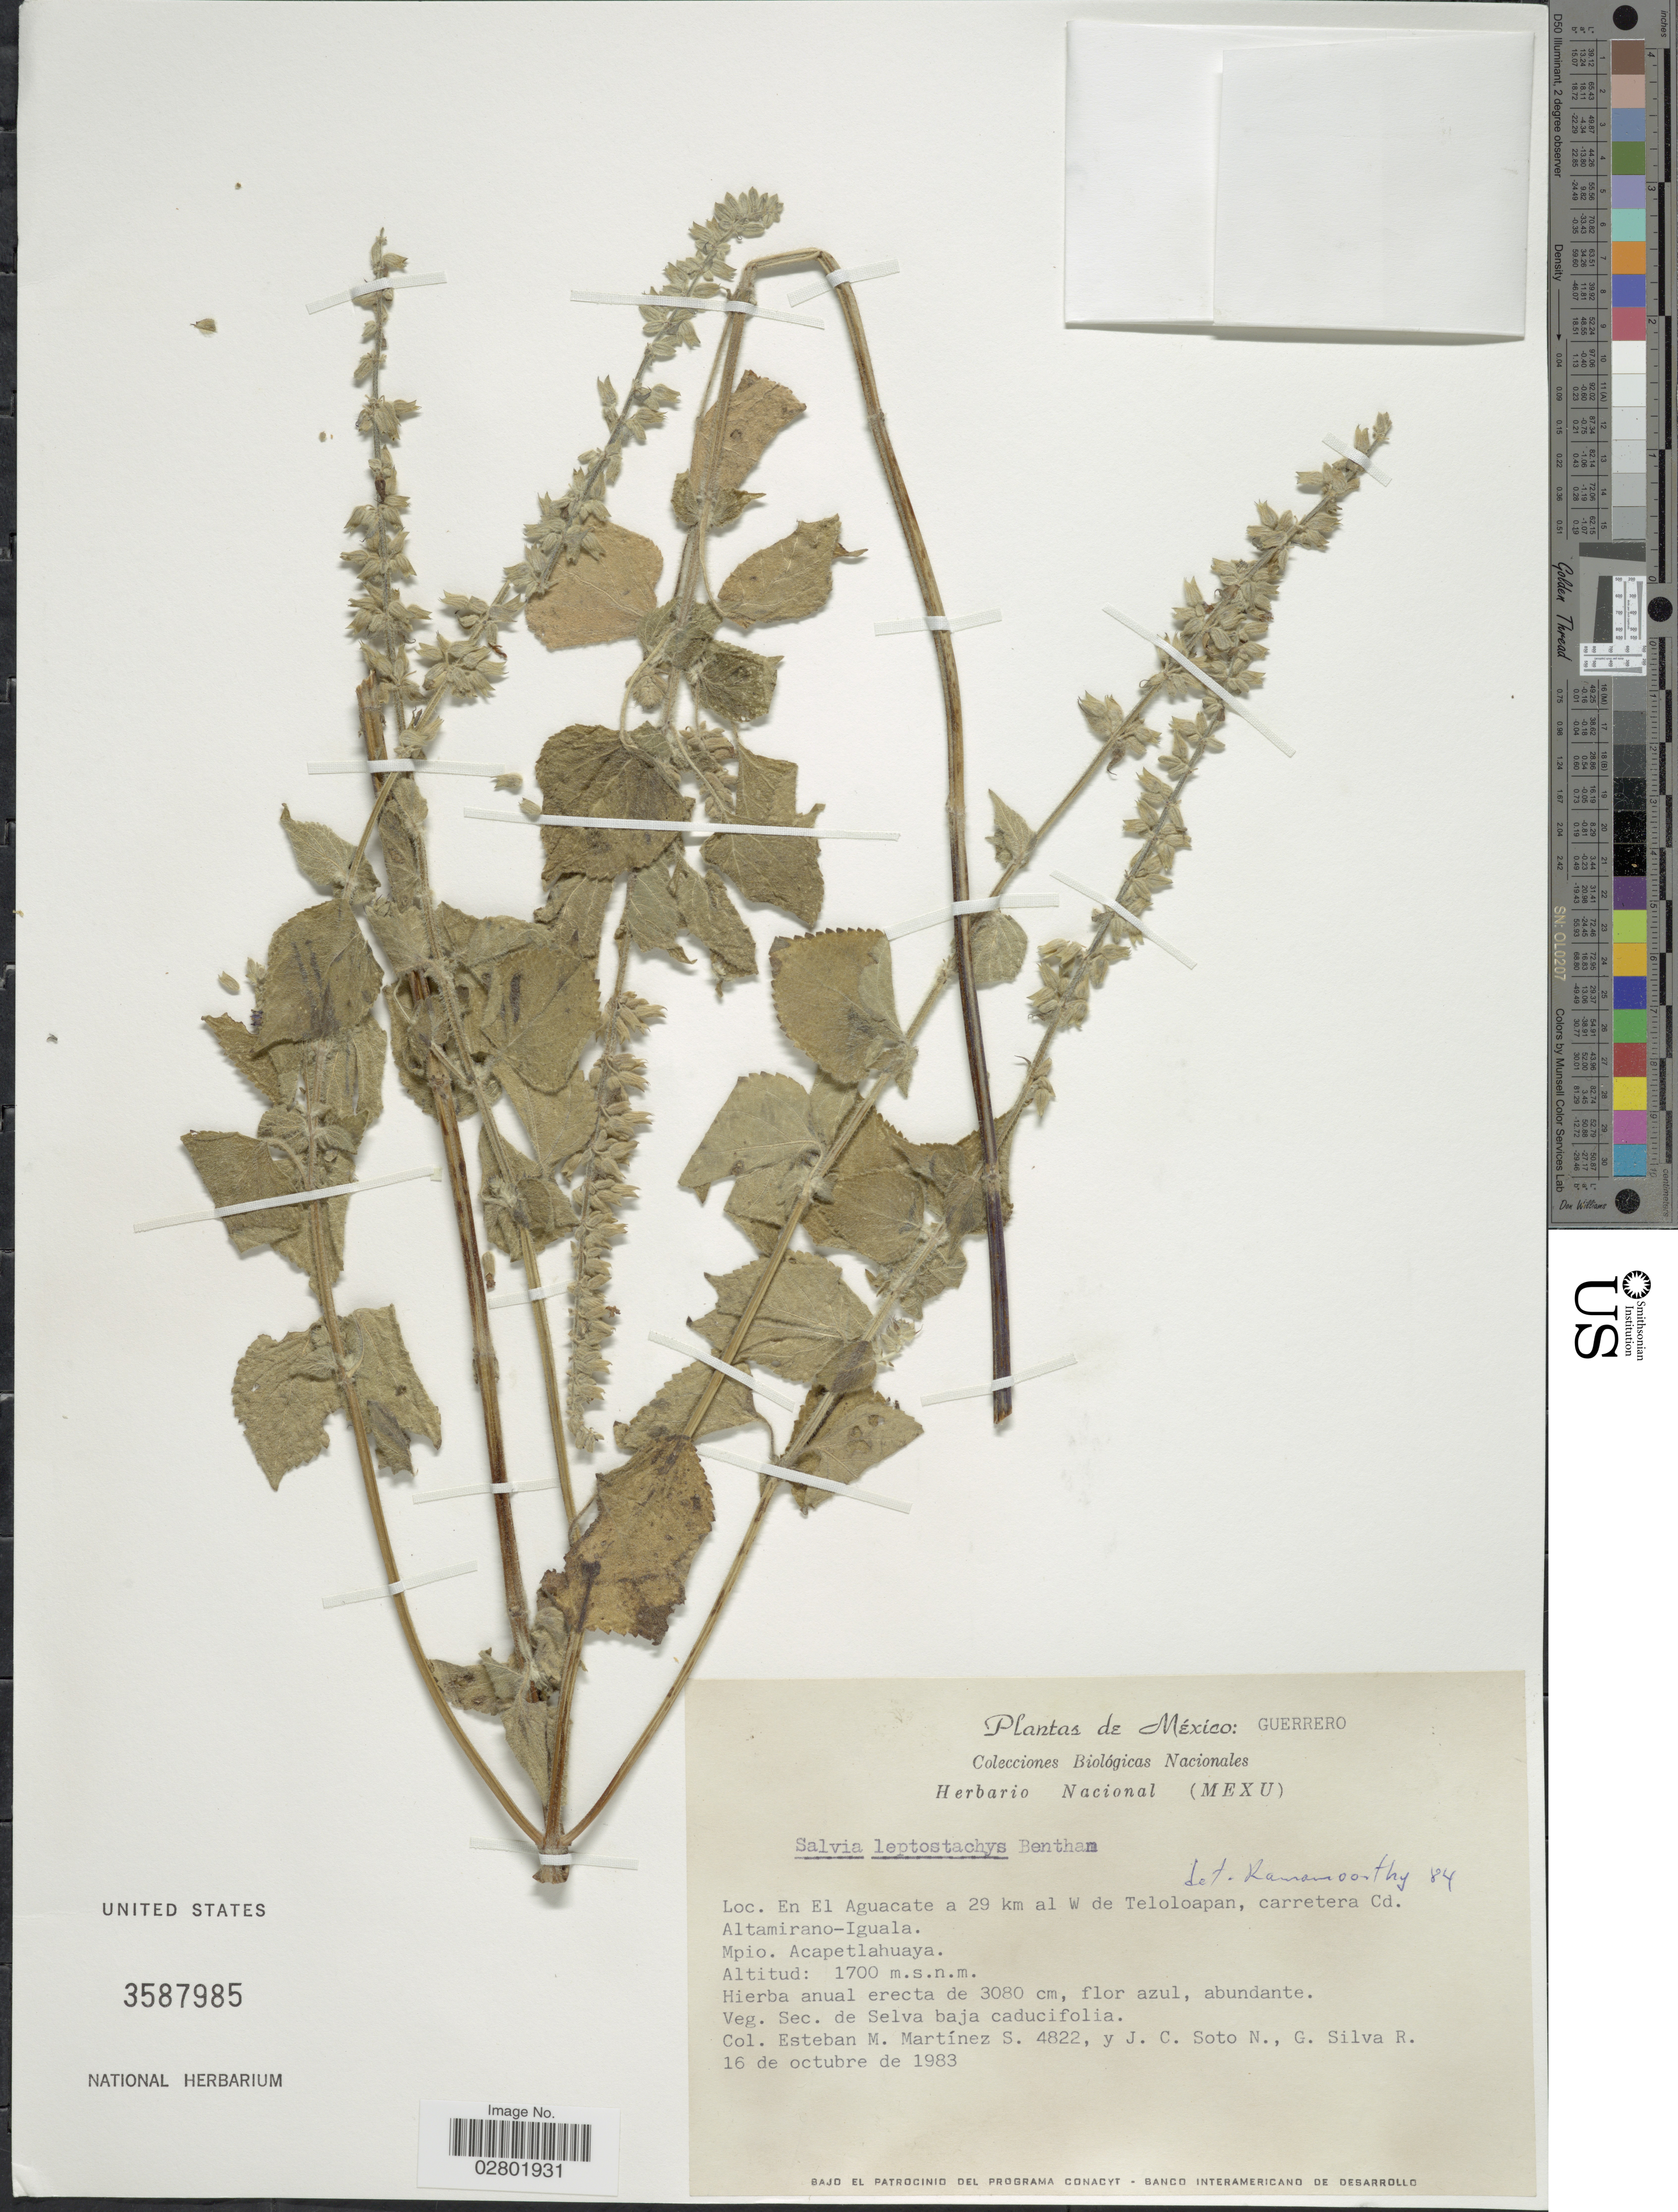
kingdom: Plantae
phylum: Tracheophyta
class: Magnoliopsida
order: Lamiales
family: Lamiaceae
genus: Salvia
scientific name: Salvia leptostachys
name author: Benth.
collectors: E. M. Martínez S., J. C. Soto Núñez & G. Silva R.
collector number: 4822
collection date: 1983-10-16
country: Mexico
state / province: Guerrero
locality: En El Aguacate a 29 km al W de Teloloapan, carretera Cd. Altamirano-Iguala, Mpio. Acapetlahuaya.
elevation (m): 1700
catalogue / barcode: US 3587985